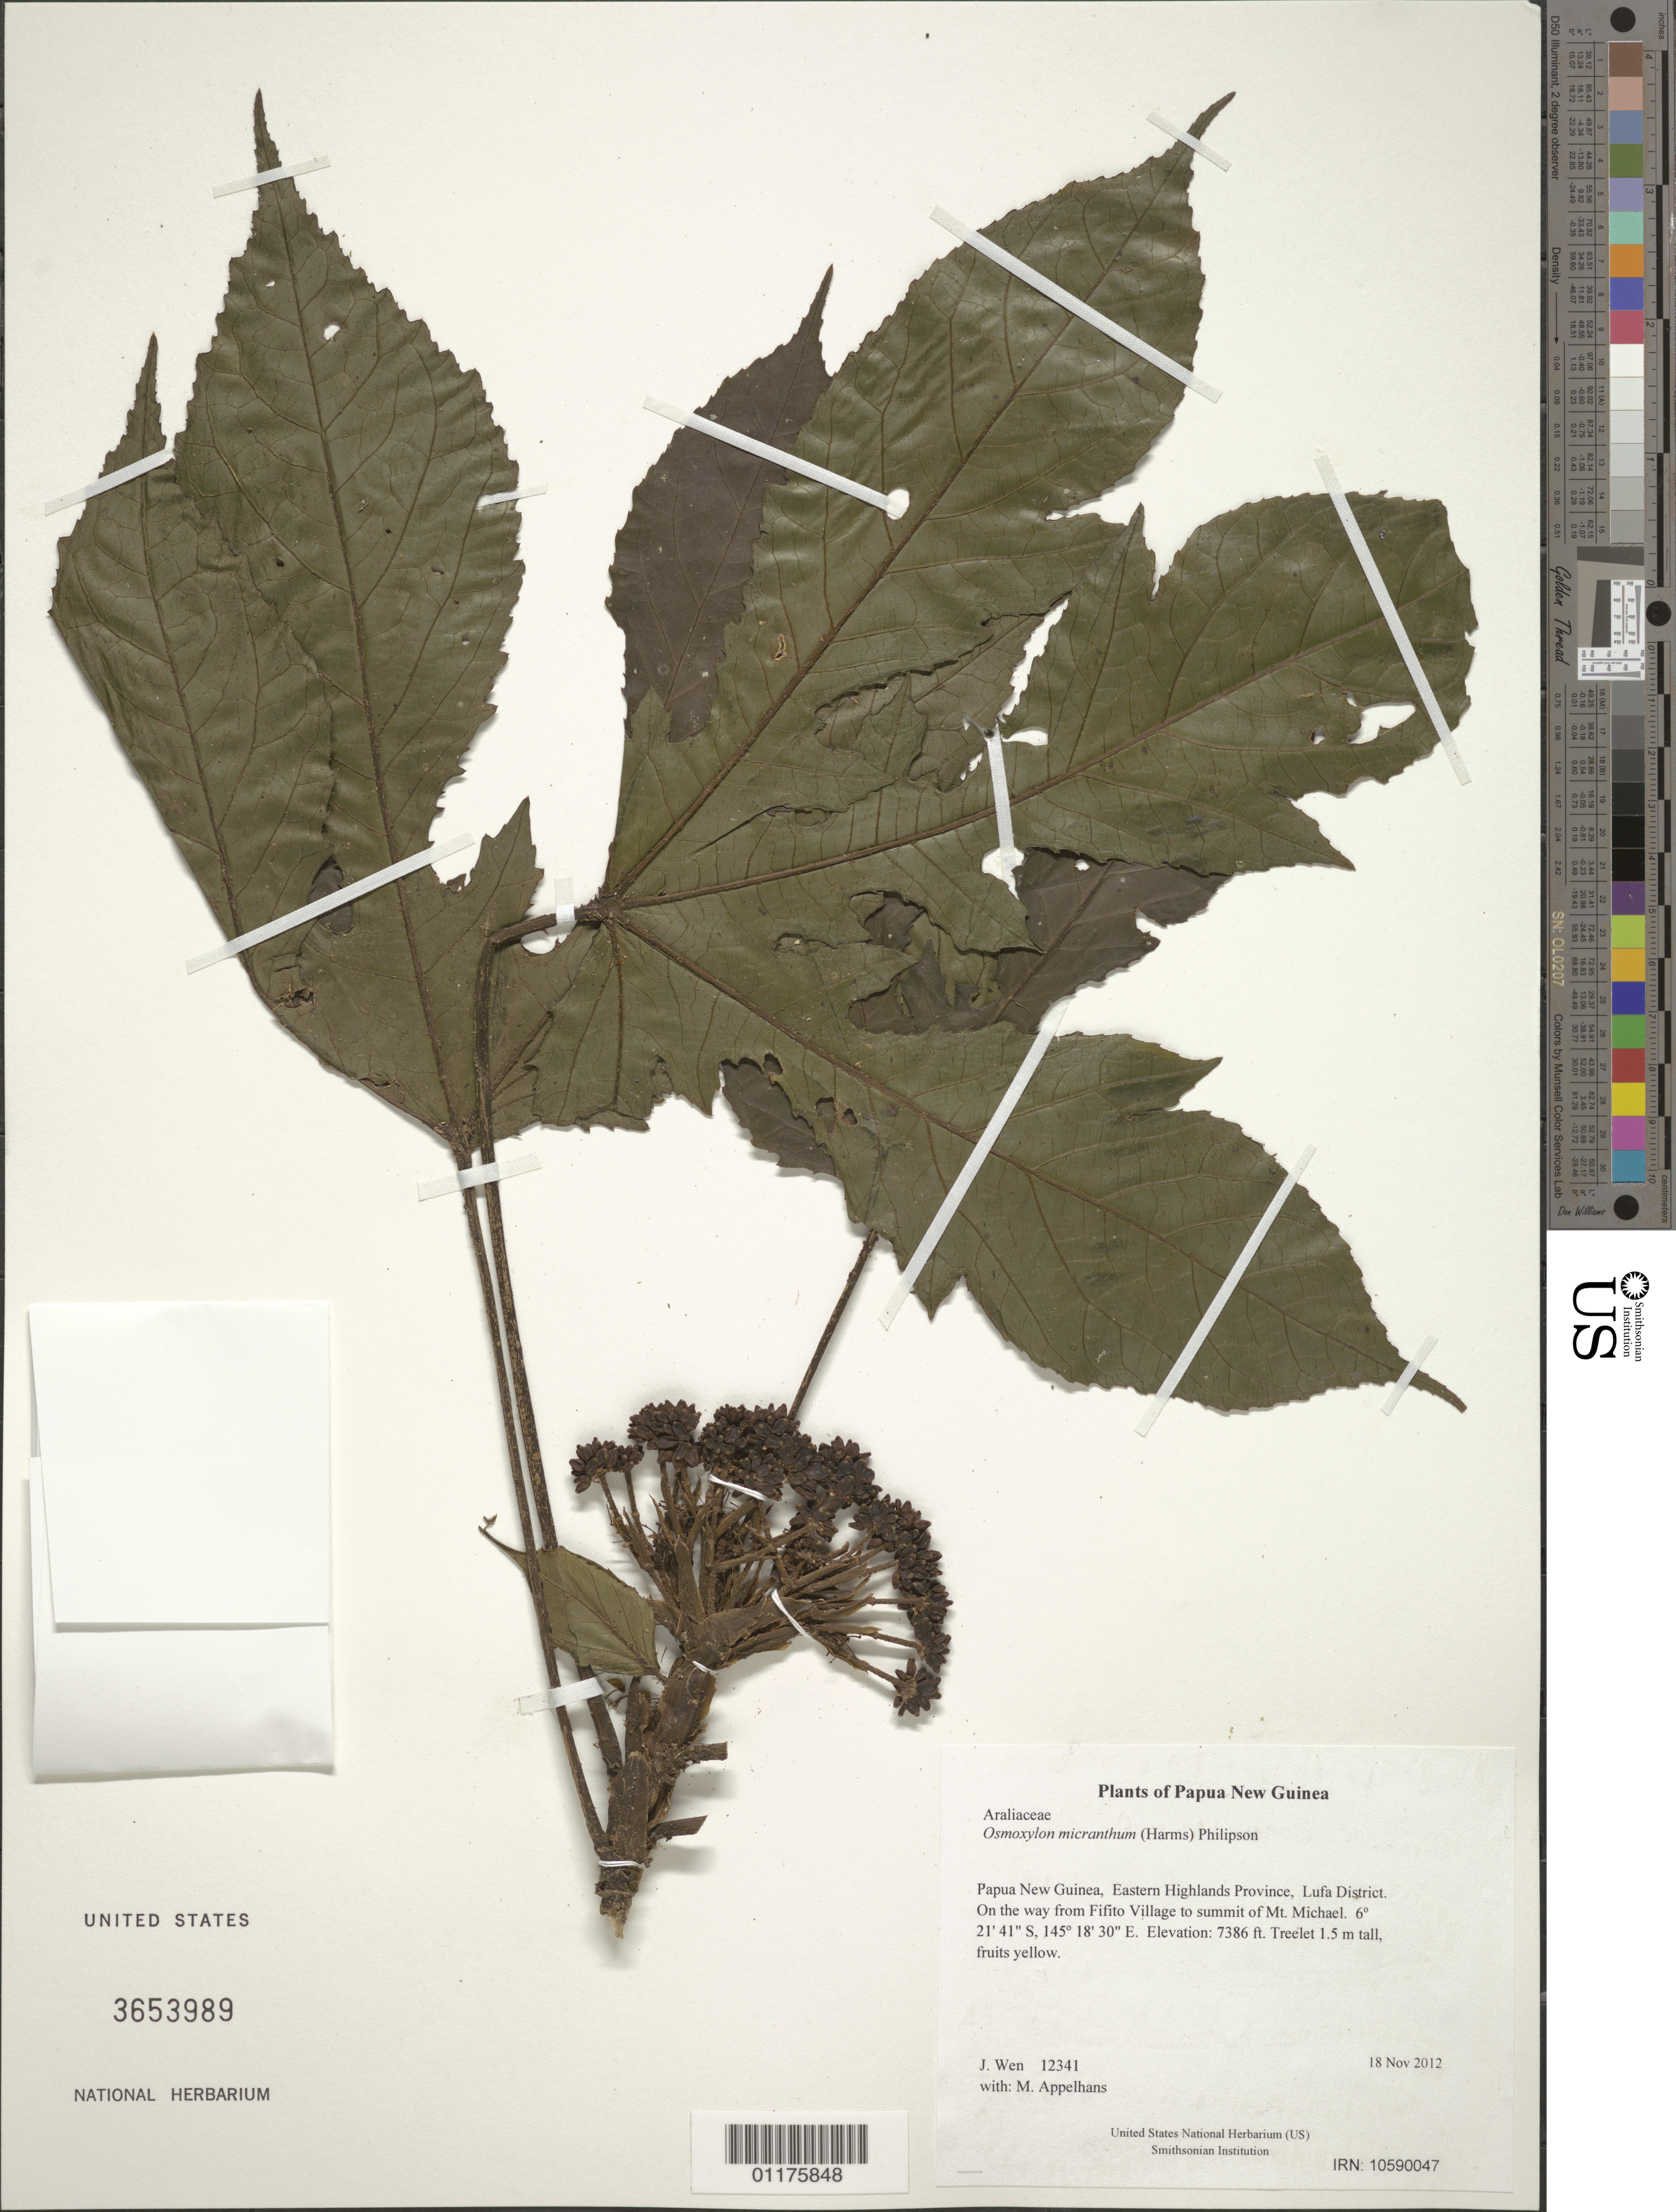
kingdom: Plantae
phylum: Tracheophyta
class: Magnoliopsida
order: Apiales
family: Araliaceae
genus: Osmoxylon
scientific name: Osmoxylon micranthum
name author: (Harms) Philipson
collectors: M. Appelhans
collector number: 12341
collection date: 2012-11-18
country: Papua New Guinea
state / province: Eastern Highlands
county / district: Lufa District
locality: On the way from Fifito Village to summit of Mt. Michael.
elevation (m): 2251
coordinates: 06 21.687 S, 145 18.510 E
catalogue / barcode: US 3653989